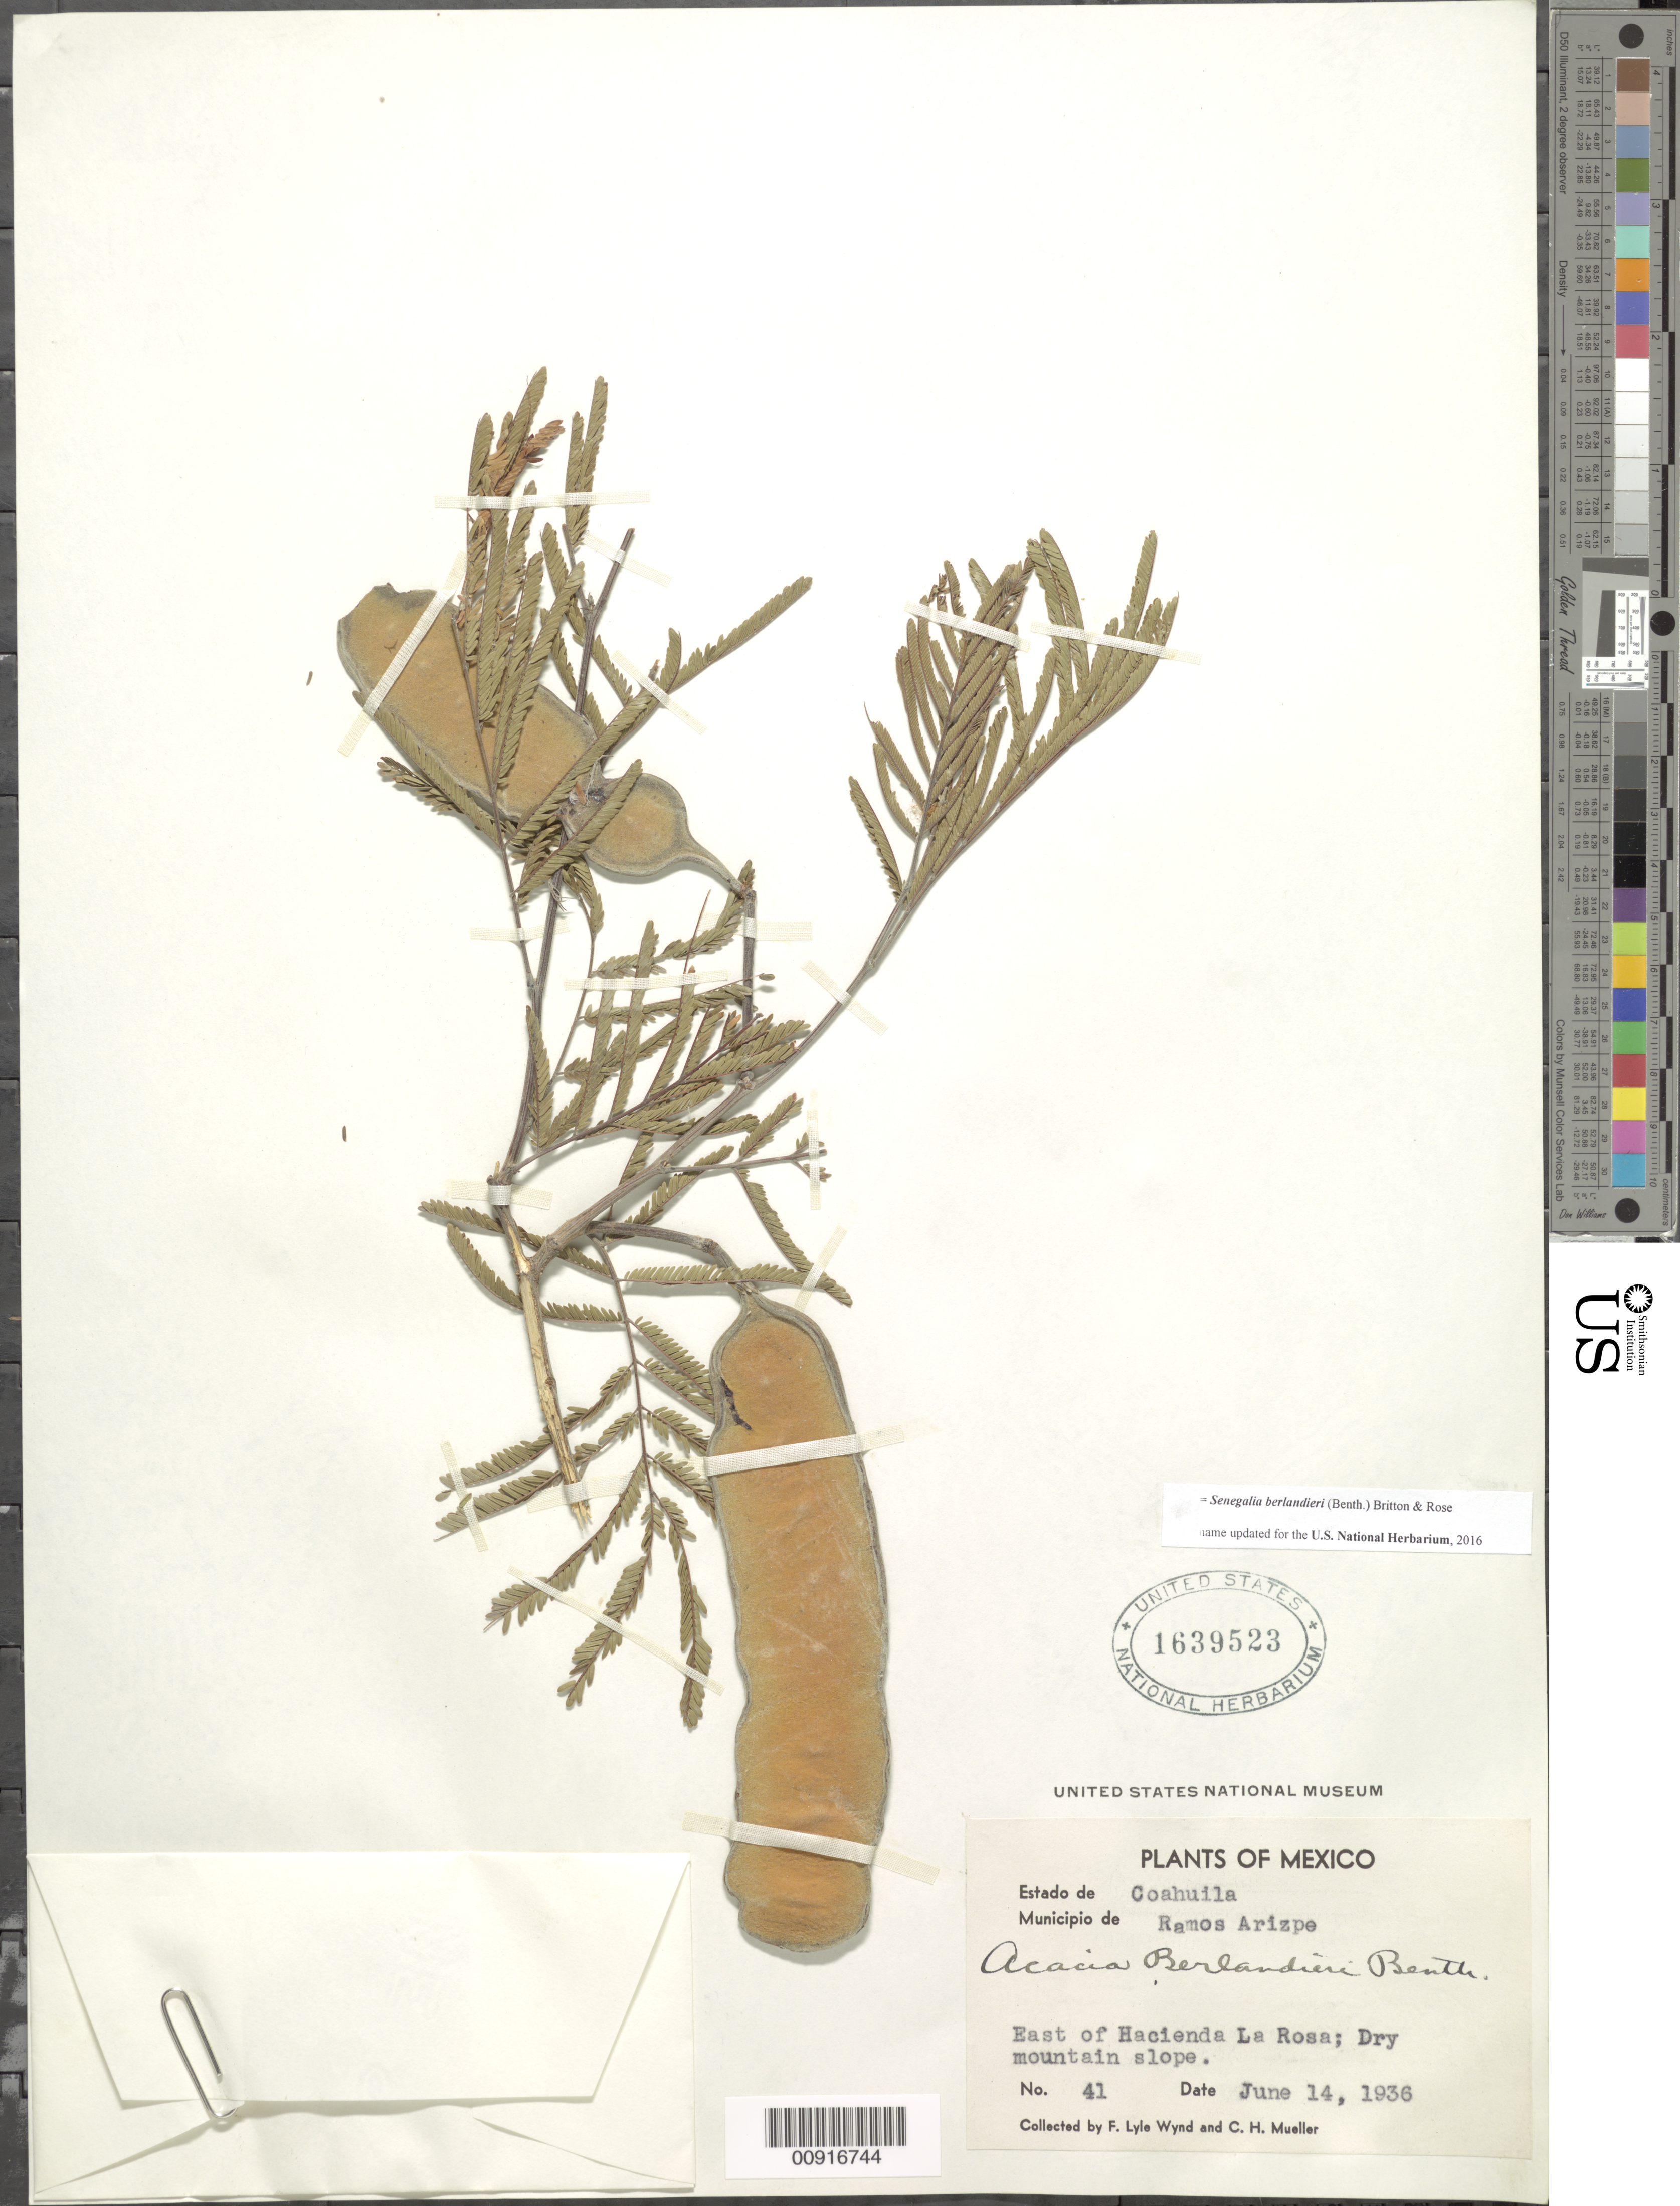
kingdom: Plantae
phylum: Tracheophyta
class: Magnoliopsida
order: Fabales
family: Fabaceae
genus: Senegalia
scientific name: Senegalia berlandieri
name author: (Benth.) Britton & Rose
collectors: F. L. Wynd & C. H. Mueller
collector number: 41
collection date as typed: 14 Jun 1936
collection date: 1936-06-14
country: Mexico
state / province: Coahuila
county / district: Ramos Arizpe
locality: Estado de Coahuila, Municipio de Ramos Arizpe, East of Hacienda La Rosa.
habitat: Dry mountain slope.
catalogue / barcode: US 1639523